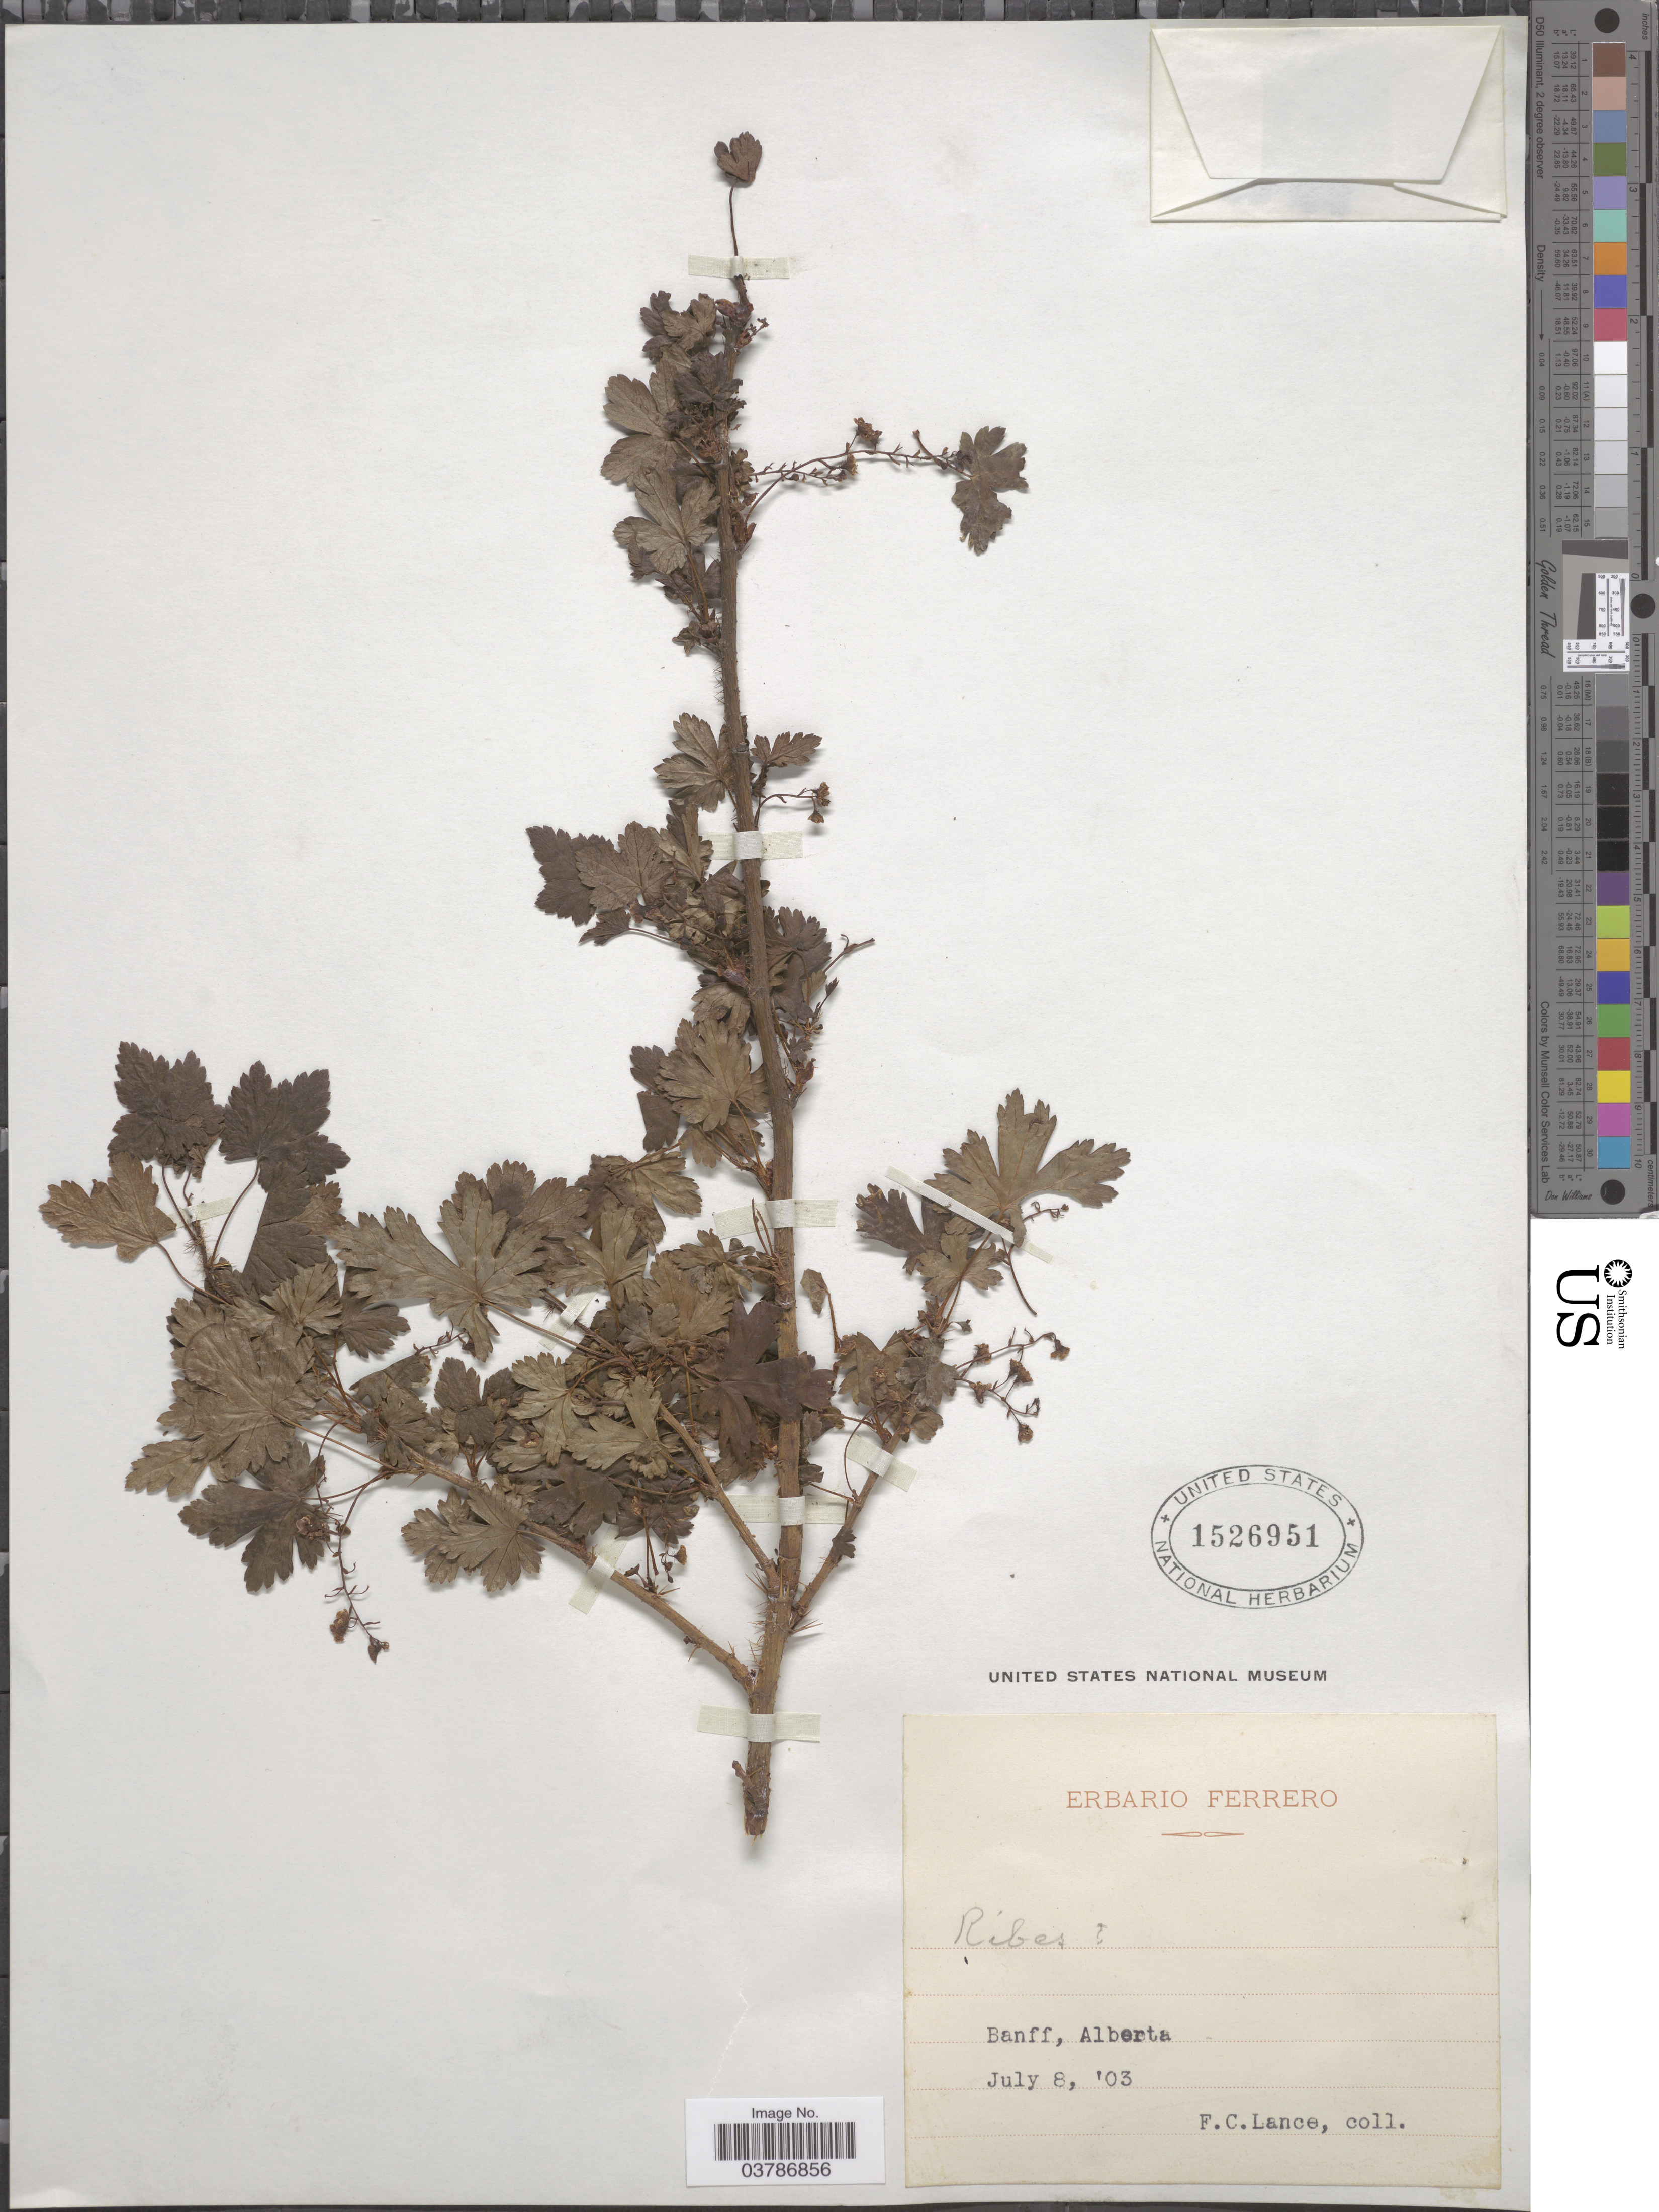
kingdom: Plantae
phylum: Tracheophyta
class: Magnoliopsida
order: Saxifragales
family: Grossulariaceae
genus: Ribes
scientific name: Ribes sp.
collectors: F. Lance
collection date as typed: Transcribed d/m/y: 8/7/3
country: Canada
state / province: Alberta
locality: Banff.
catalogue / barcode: US 1526951